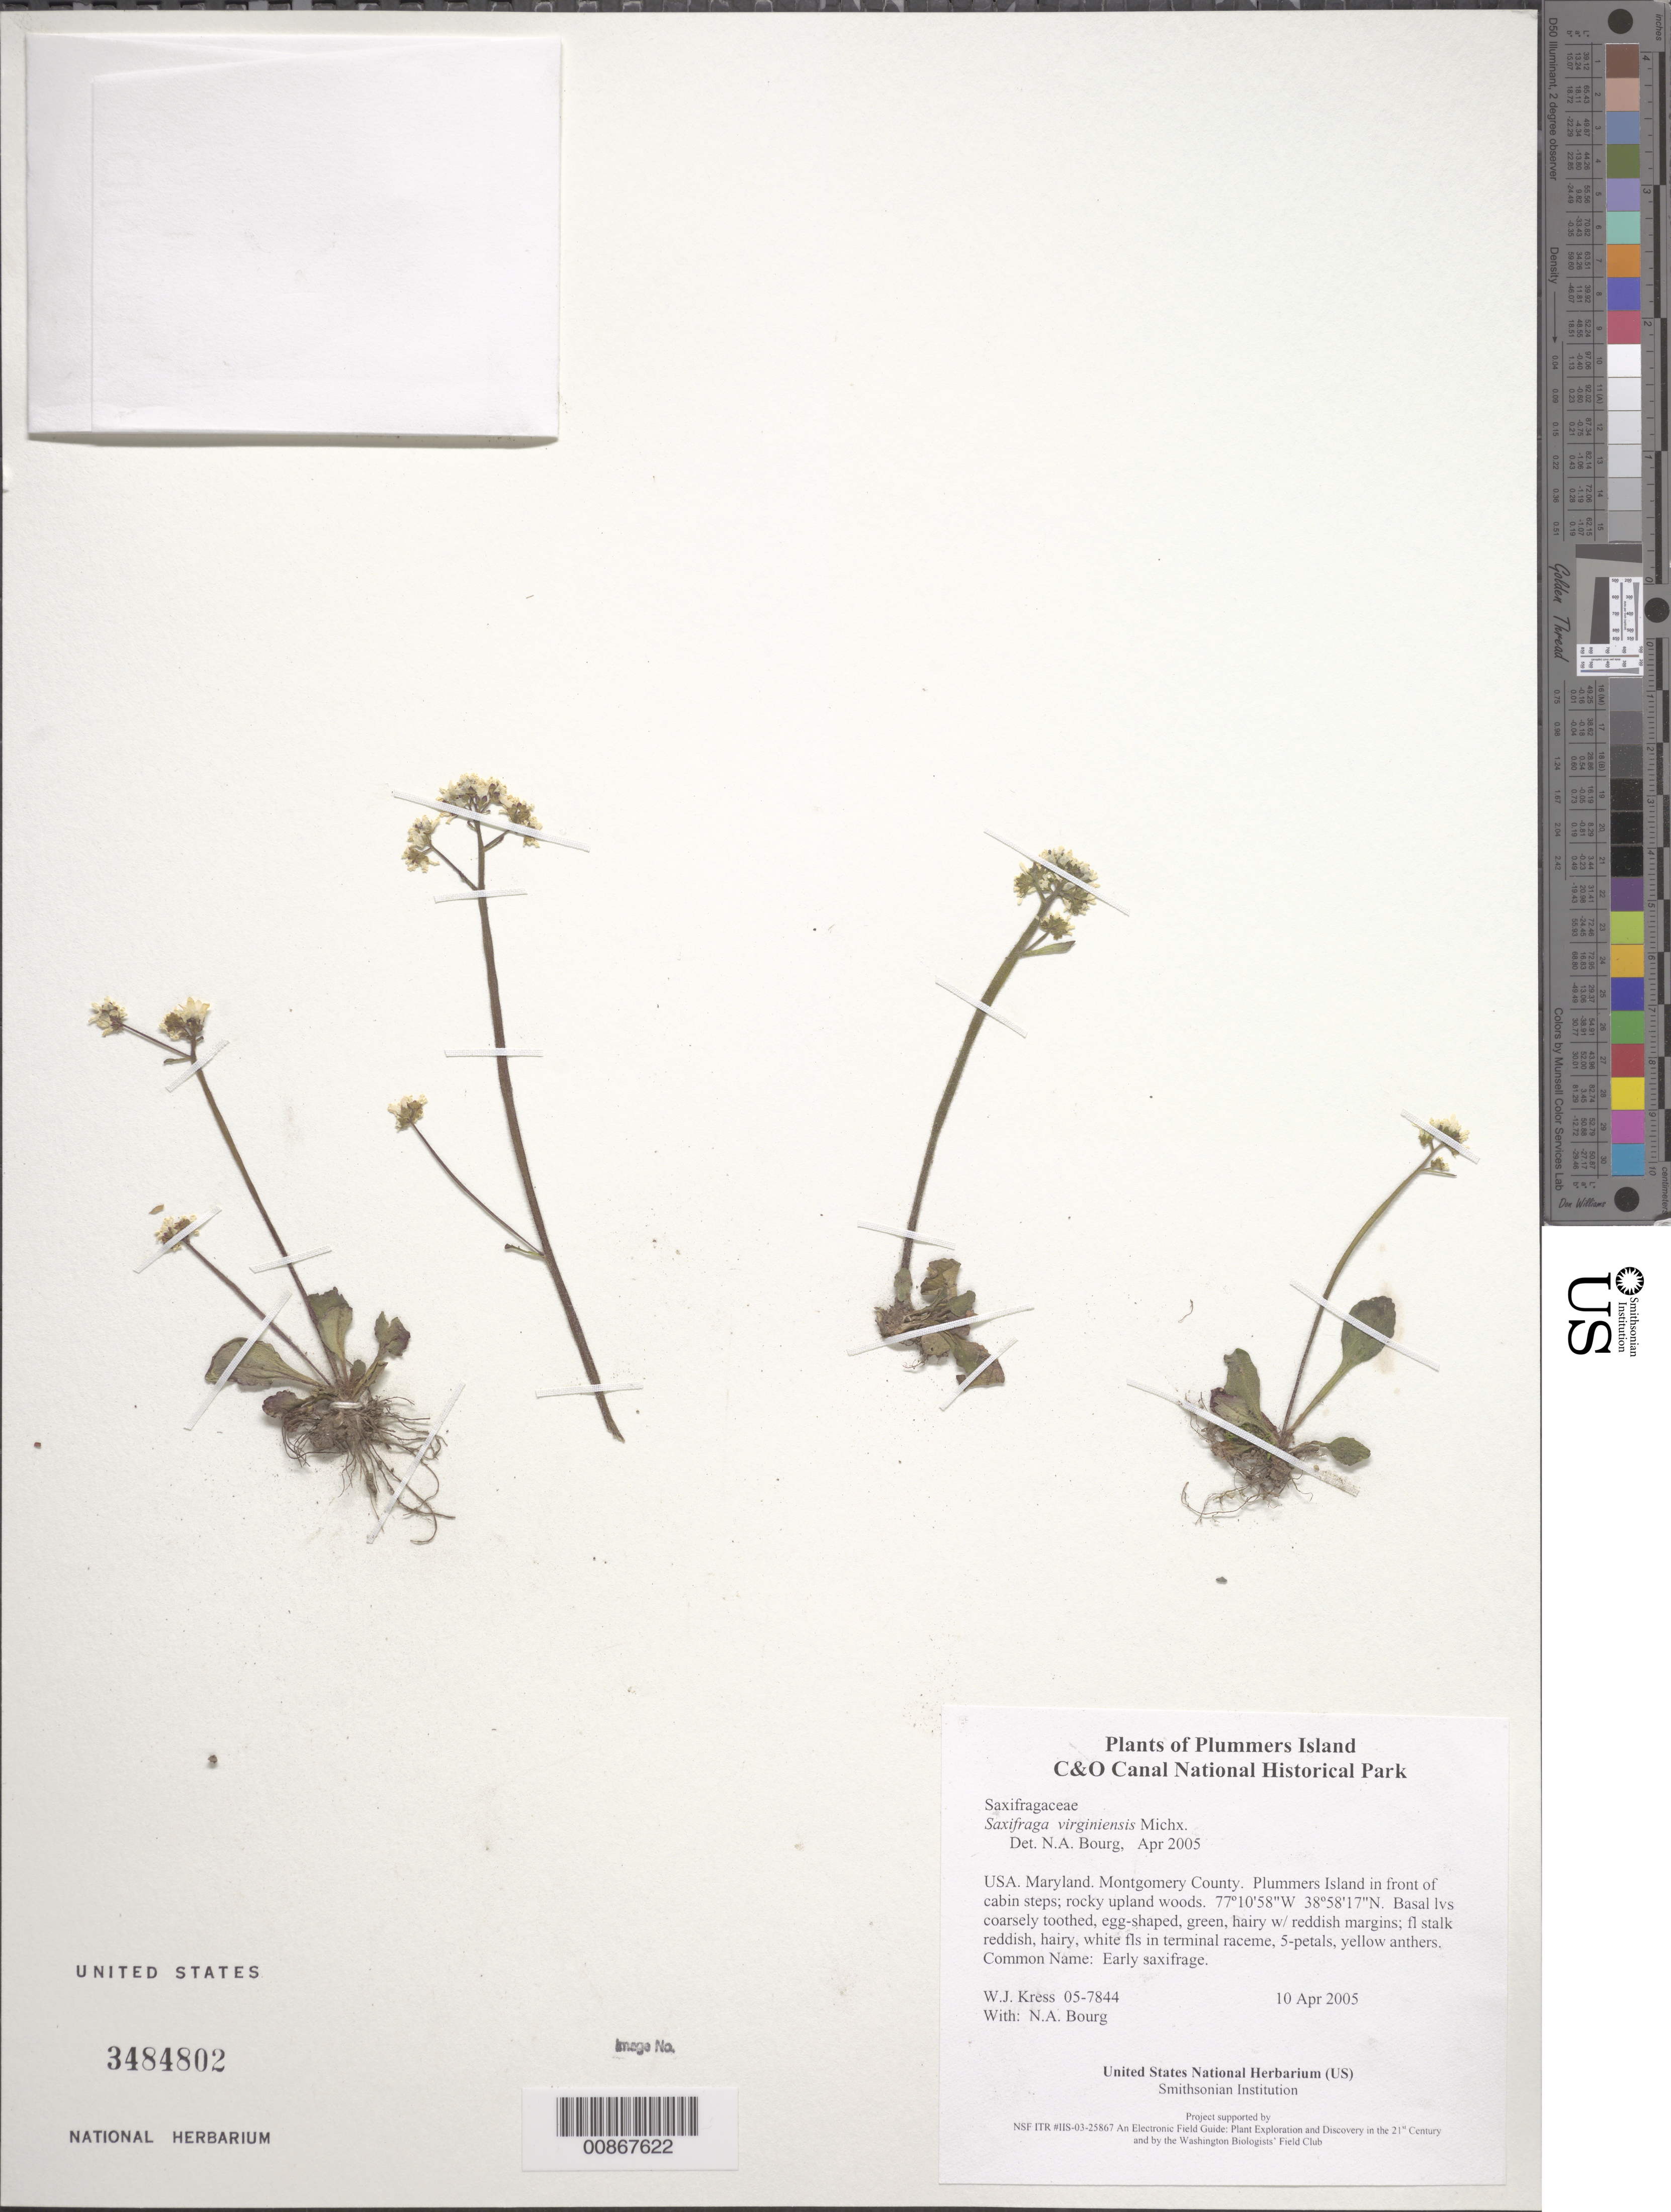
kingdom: Plantae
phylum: Tracheophyta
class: Magnoliopsida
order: Saxifragales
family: Saxifragaceae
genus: Micranthes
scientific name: Micranthes virginiensis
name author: (Michx.) Small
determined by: Strong, Mark T., (BOT), Smithsonian Institution - National Museum of Natural History (UNITED STATES)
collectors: W. J. Kress & N. A. Bourg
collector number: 05-7844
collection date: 2005-04-10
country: United States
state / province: Maryland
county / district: Montgomery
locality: Chesapeake and Ohio Canal National Historical Park, Plummers Island in front of cabin steps; rocky upland woods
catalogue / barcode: US 3484802